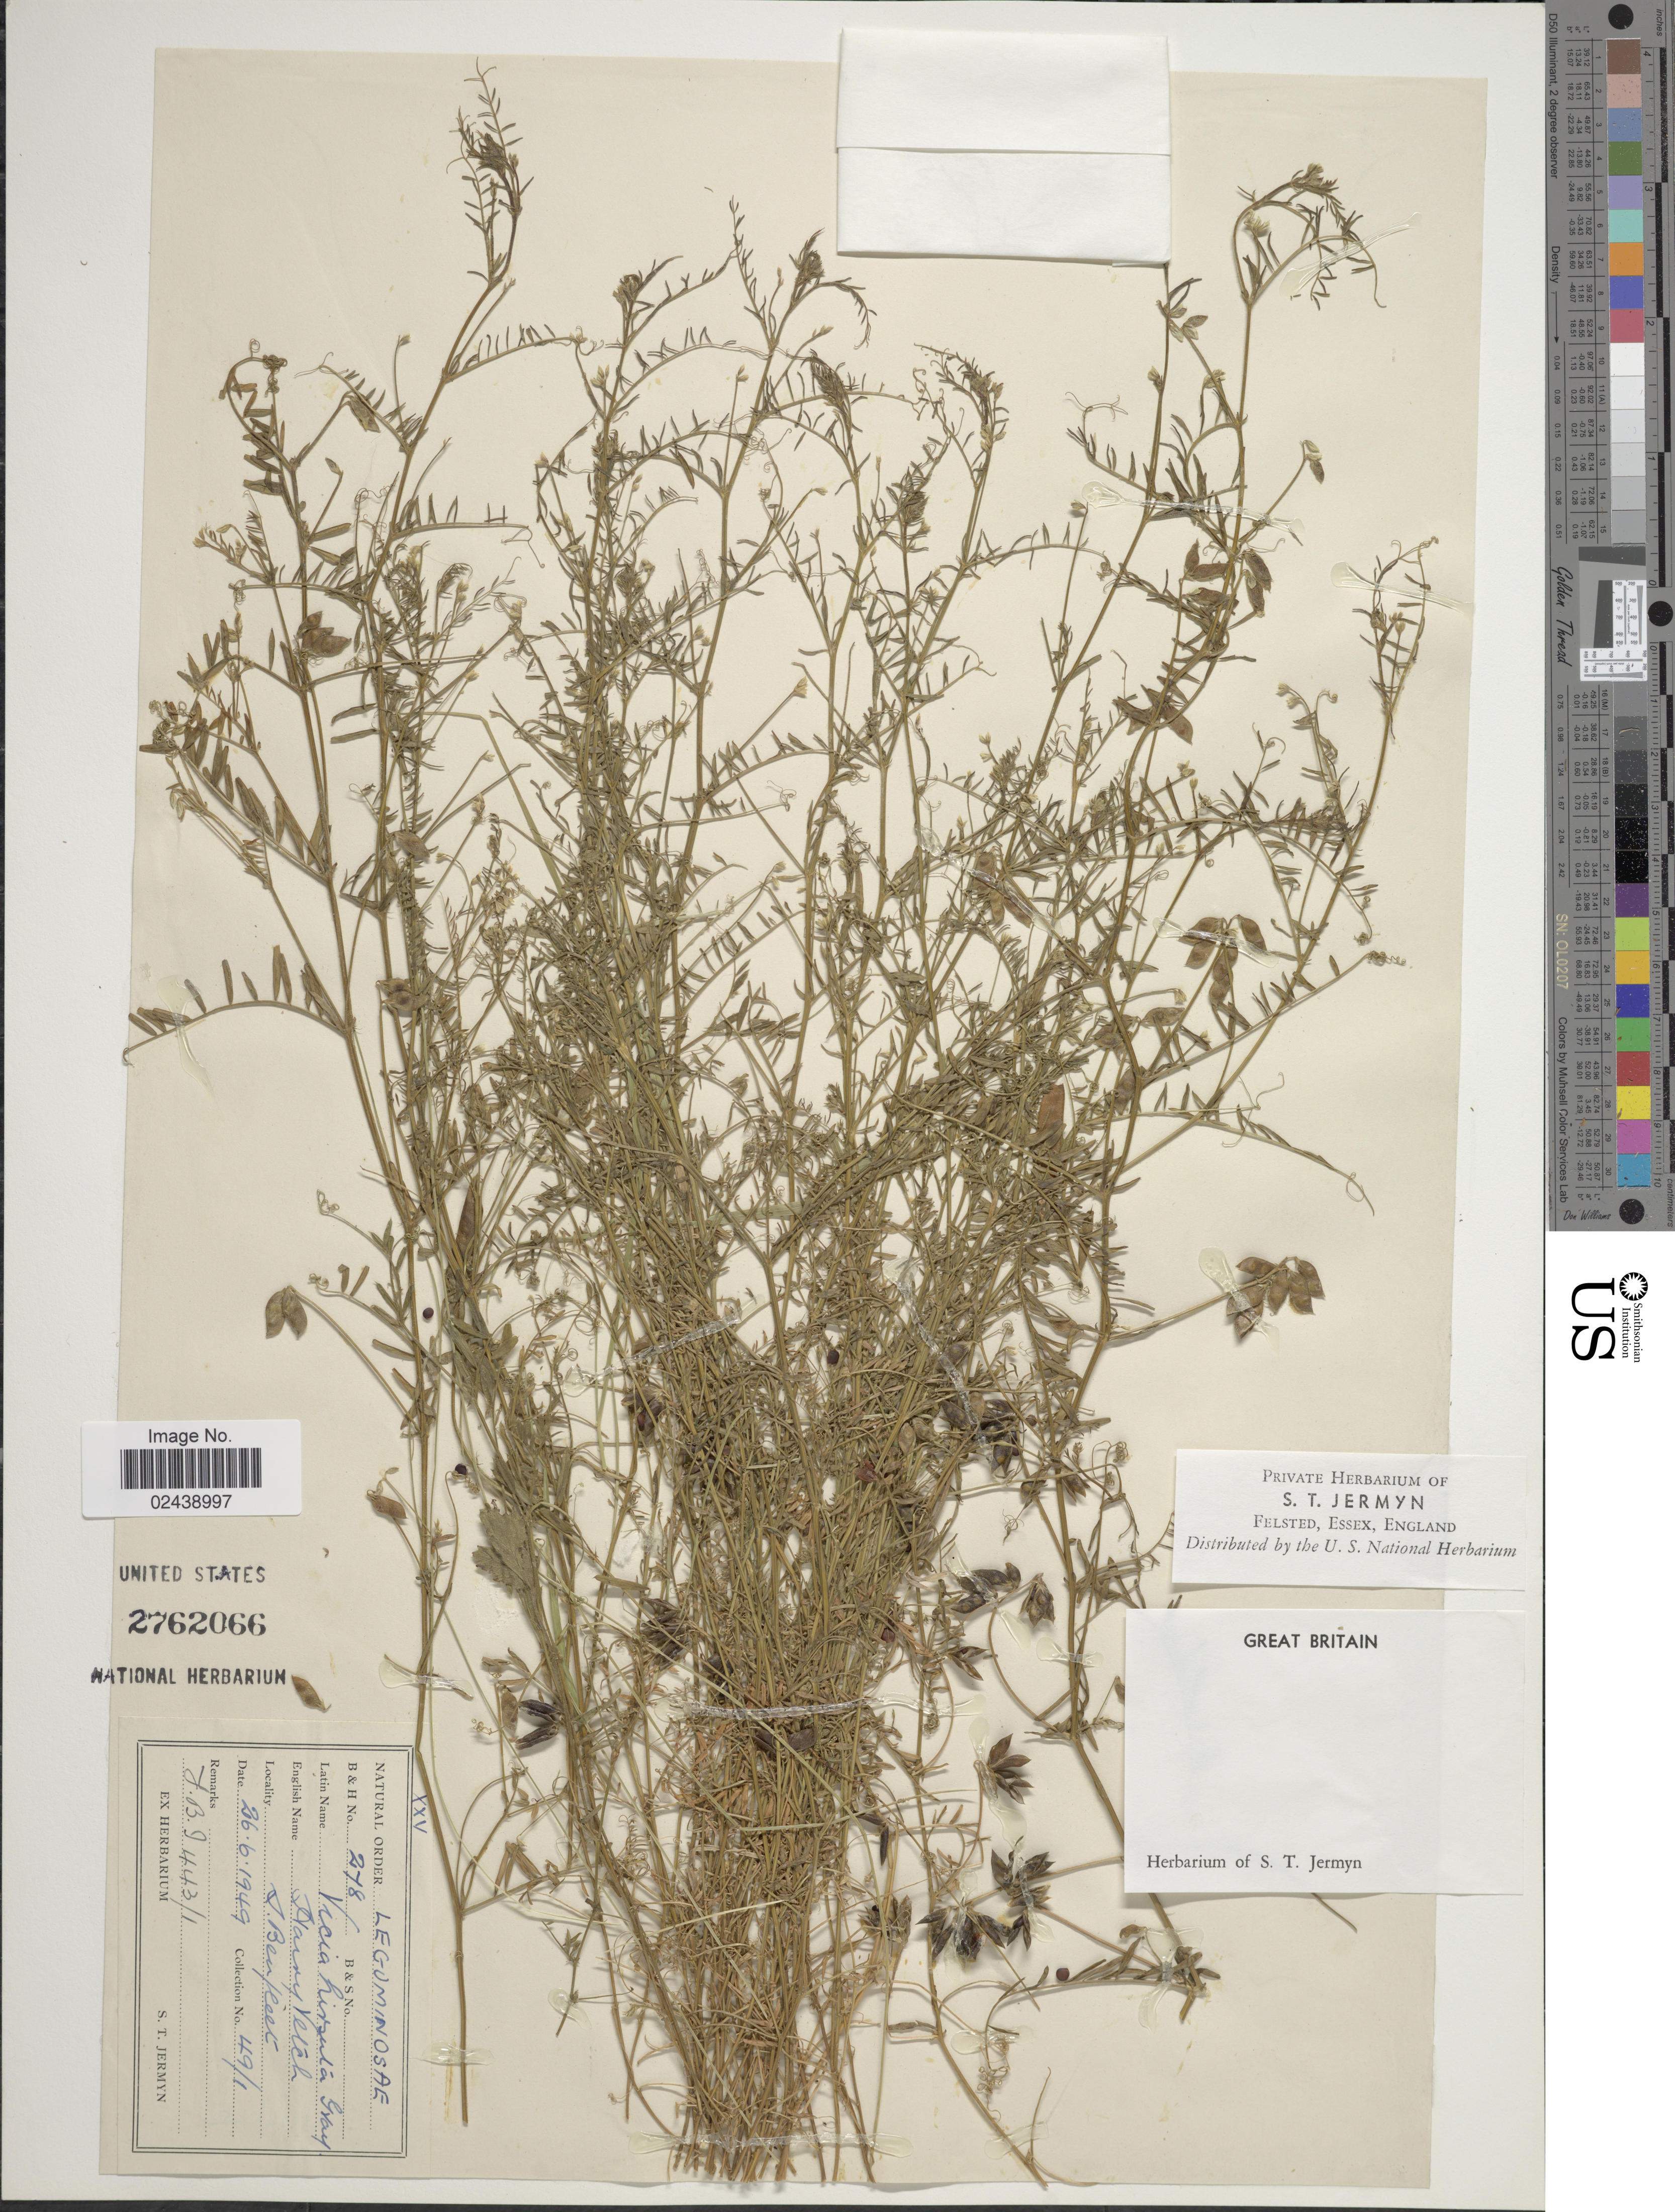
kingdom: Plantae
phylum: Tracheophyta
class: Magnoliopsida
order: Fabales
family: Fabaceae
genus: Vicia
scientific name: Vicia hirsuta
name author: (L.) A. Gray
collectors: ex herb. S. T. Jermyn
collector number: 49/1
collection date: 1949-06-26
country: United Kingdom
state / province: England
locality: Great Britain, S. Benfleet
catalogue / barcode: US 2762066